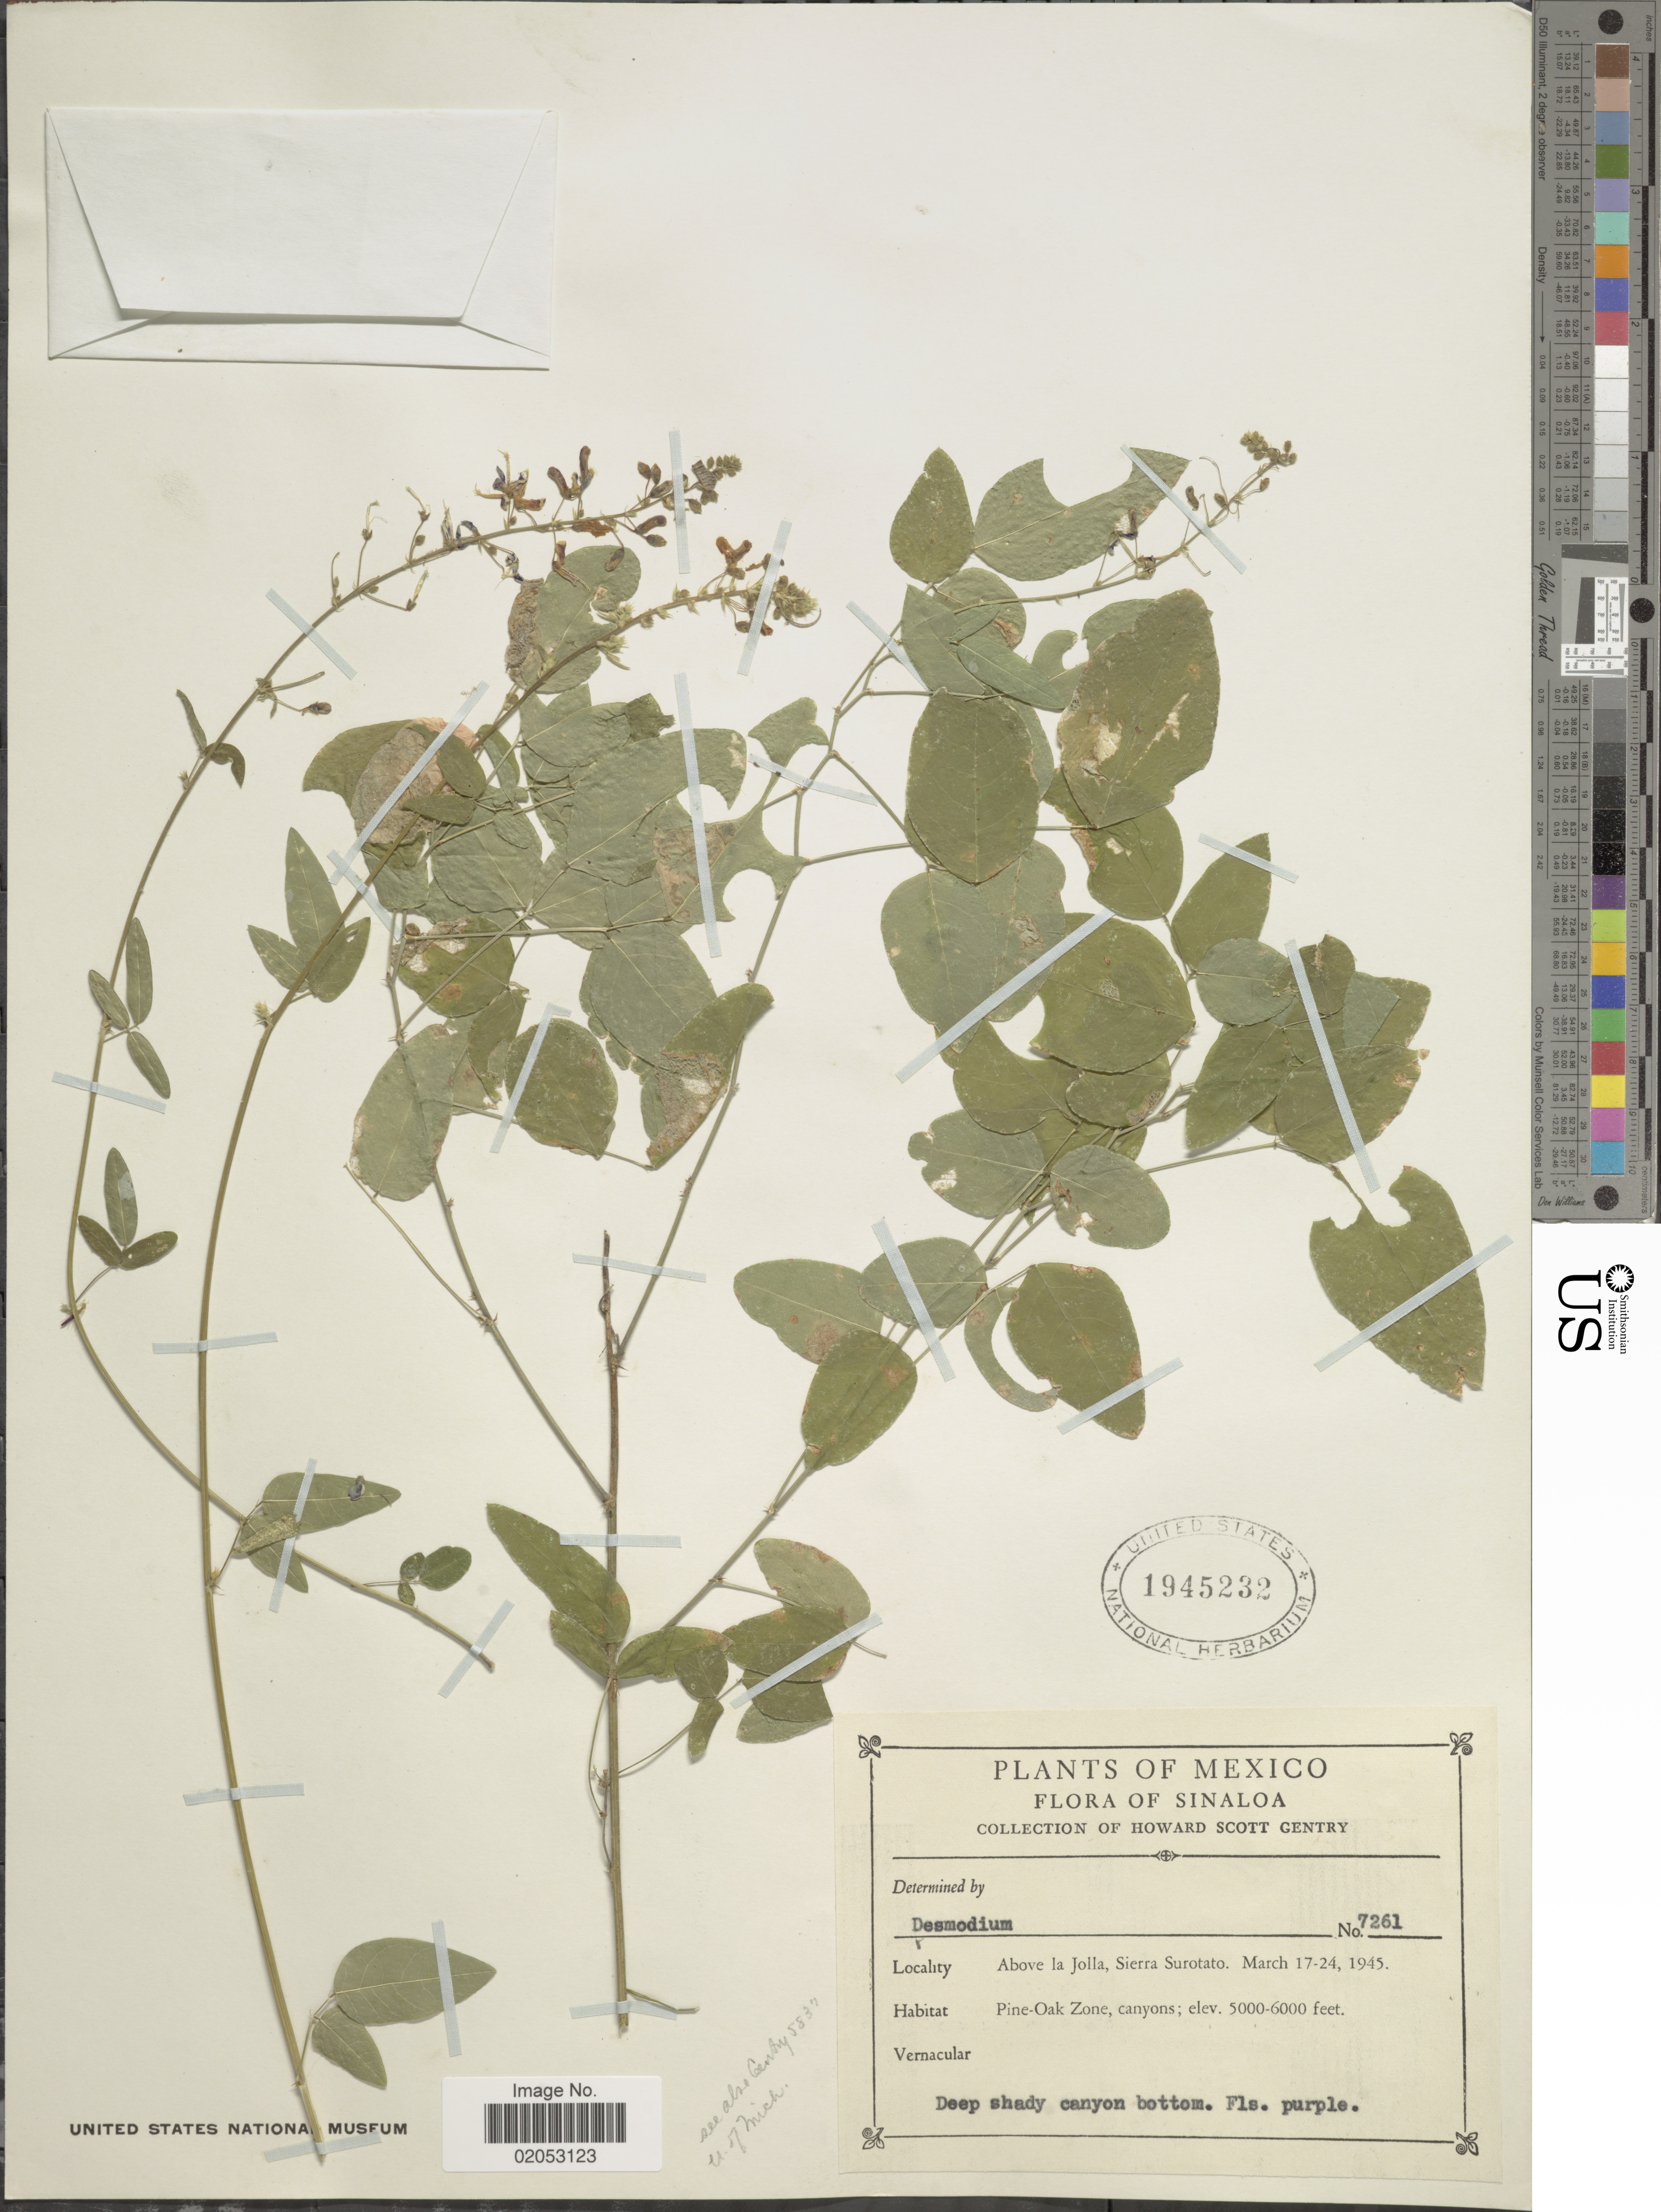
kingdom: Plantae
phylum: Tracheophyta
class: Magnoliopsida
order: Fabales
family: Fabaceae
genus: Desmodium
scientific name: Desmodium sp.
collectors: H. S. Gentry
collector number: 7261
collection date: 1945-03-17/1945-03-24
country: Mexico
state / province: Sinaloa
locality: Above la Jolla, Sierra Surotato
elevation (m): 1524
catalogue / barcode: US 1945232